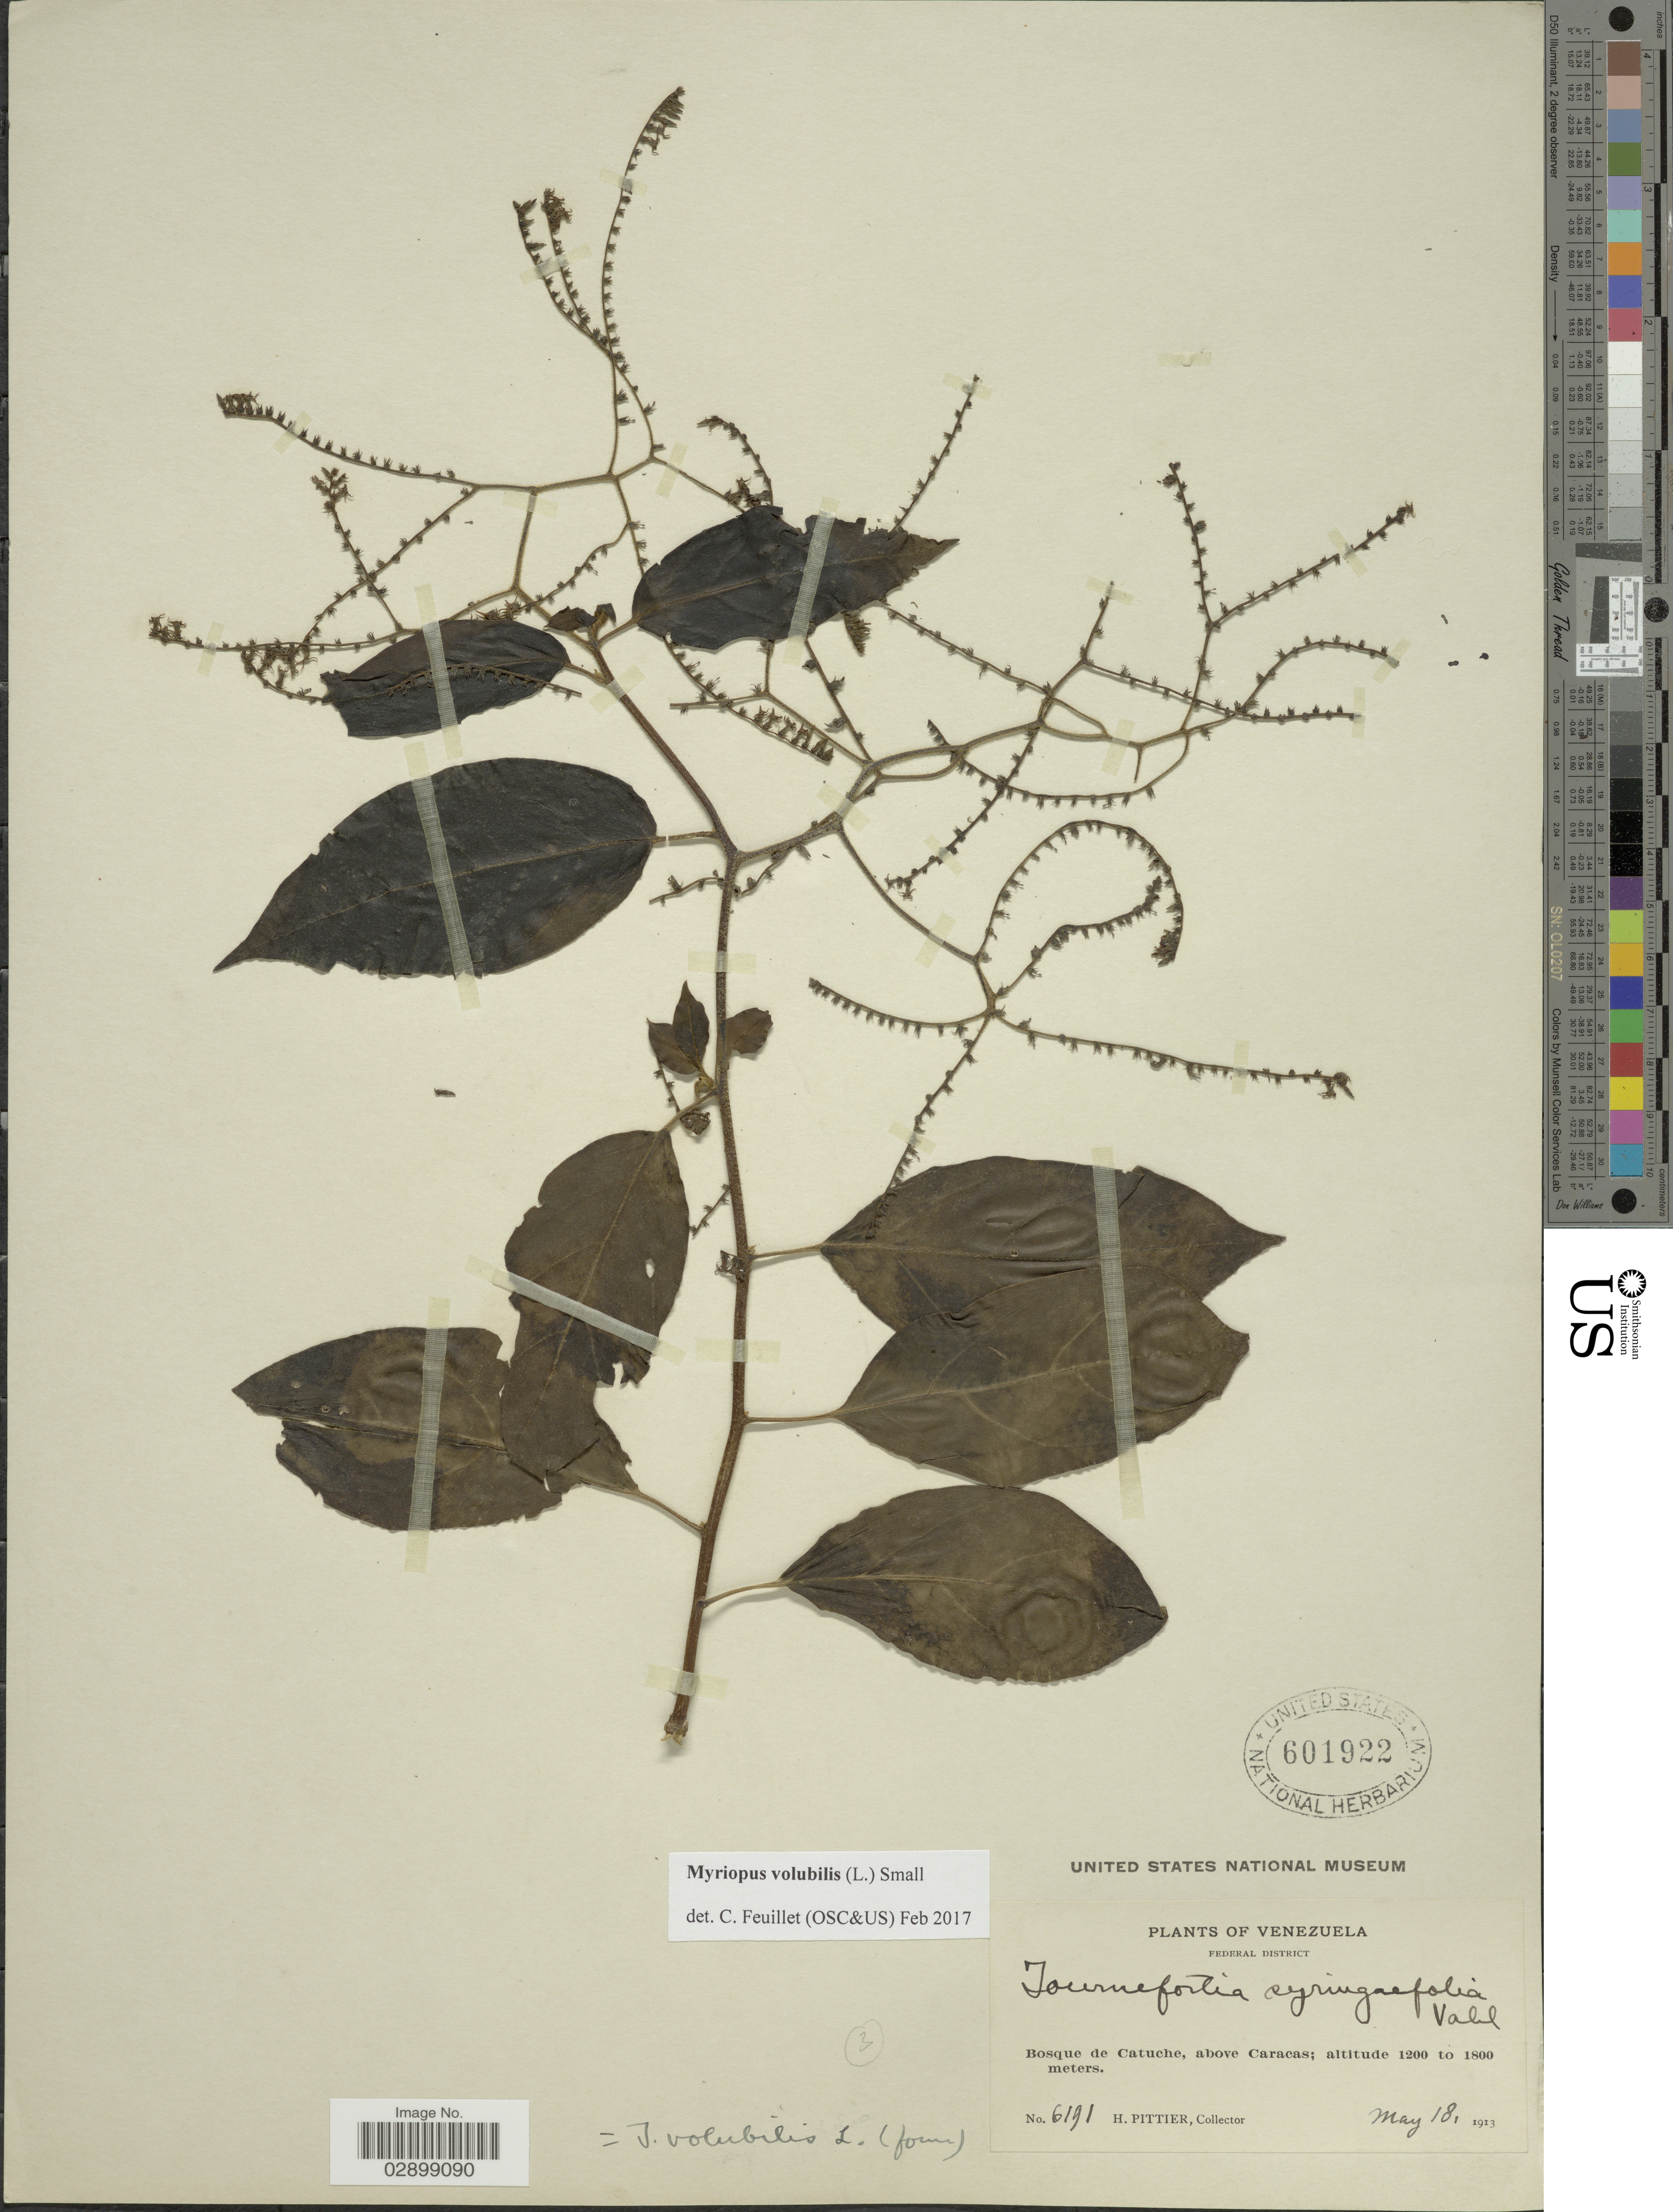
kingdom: Plantae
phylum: Tracheophyta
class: Magnoliopsida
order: Boraginales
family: Heliotropiaceae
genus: Myriopus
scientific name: Myriopus volubilis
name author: (L.) Small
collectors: H. F. Pittier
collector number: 6191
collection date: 1913-05-18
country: Venezuela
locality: Federal District. Bosque de Catuche, above Caracas.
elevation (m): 1200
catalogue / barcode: US 601922